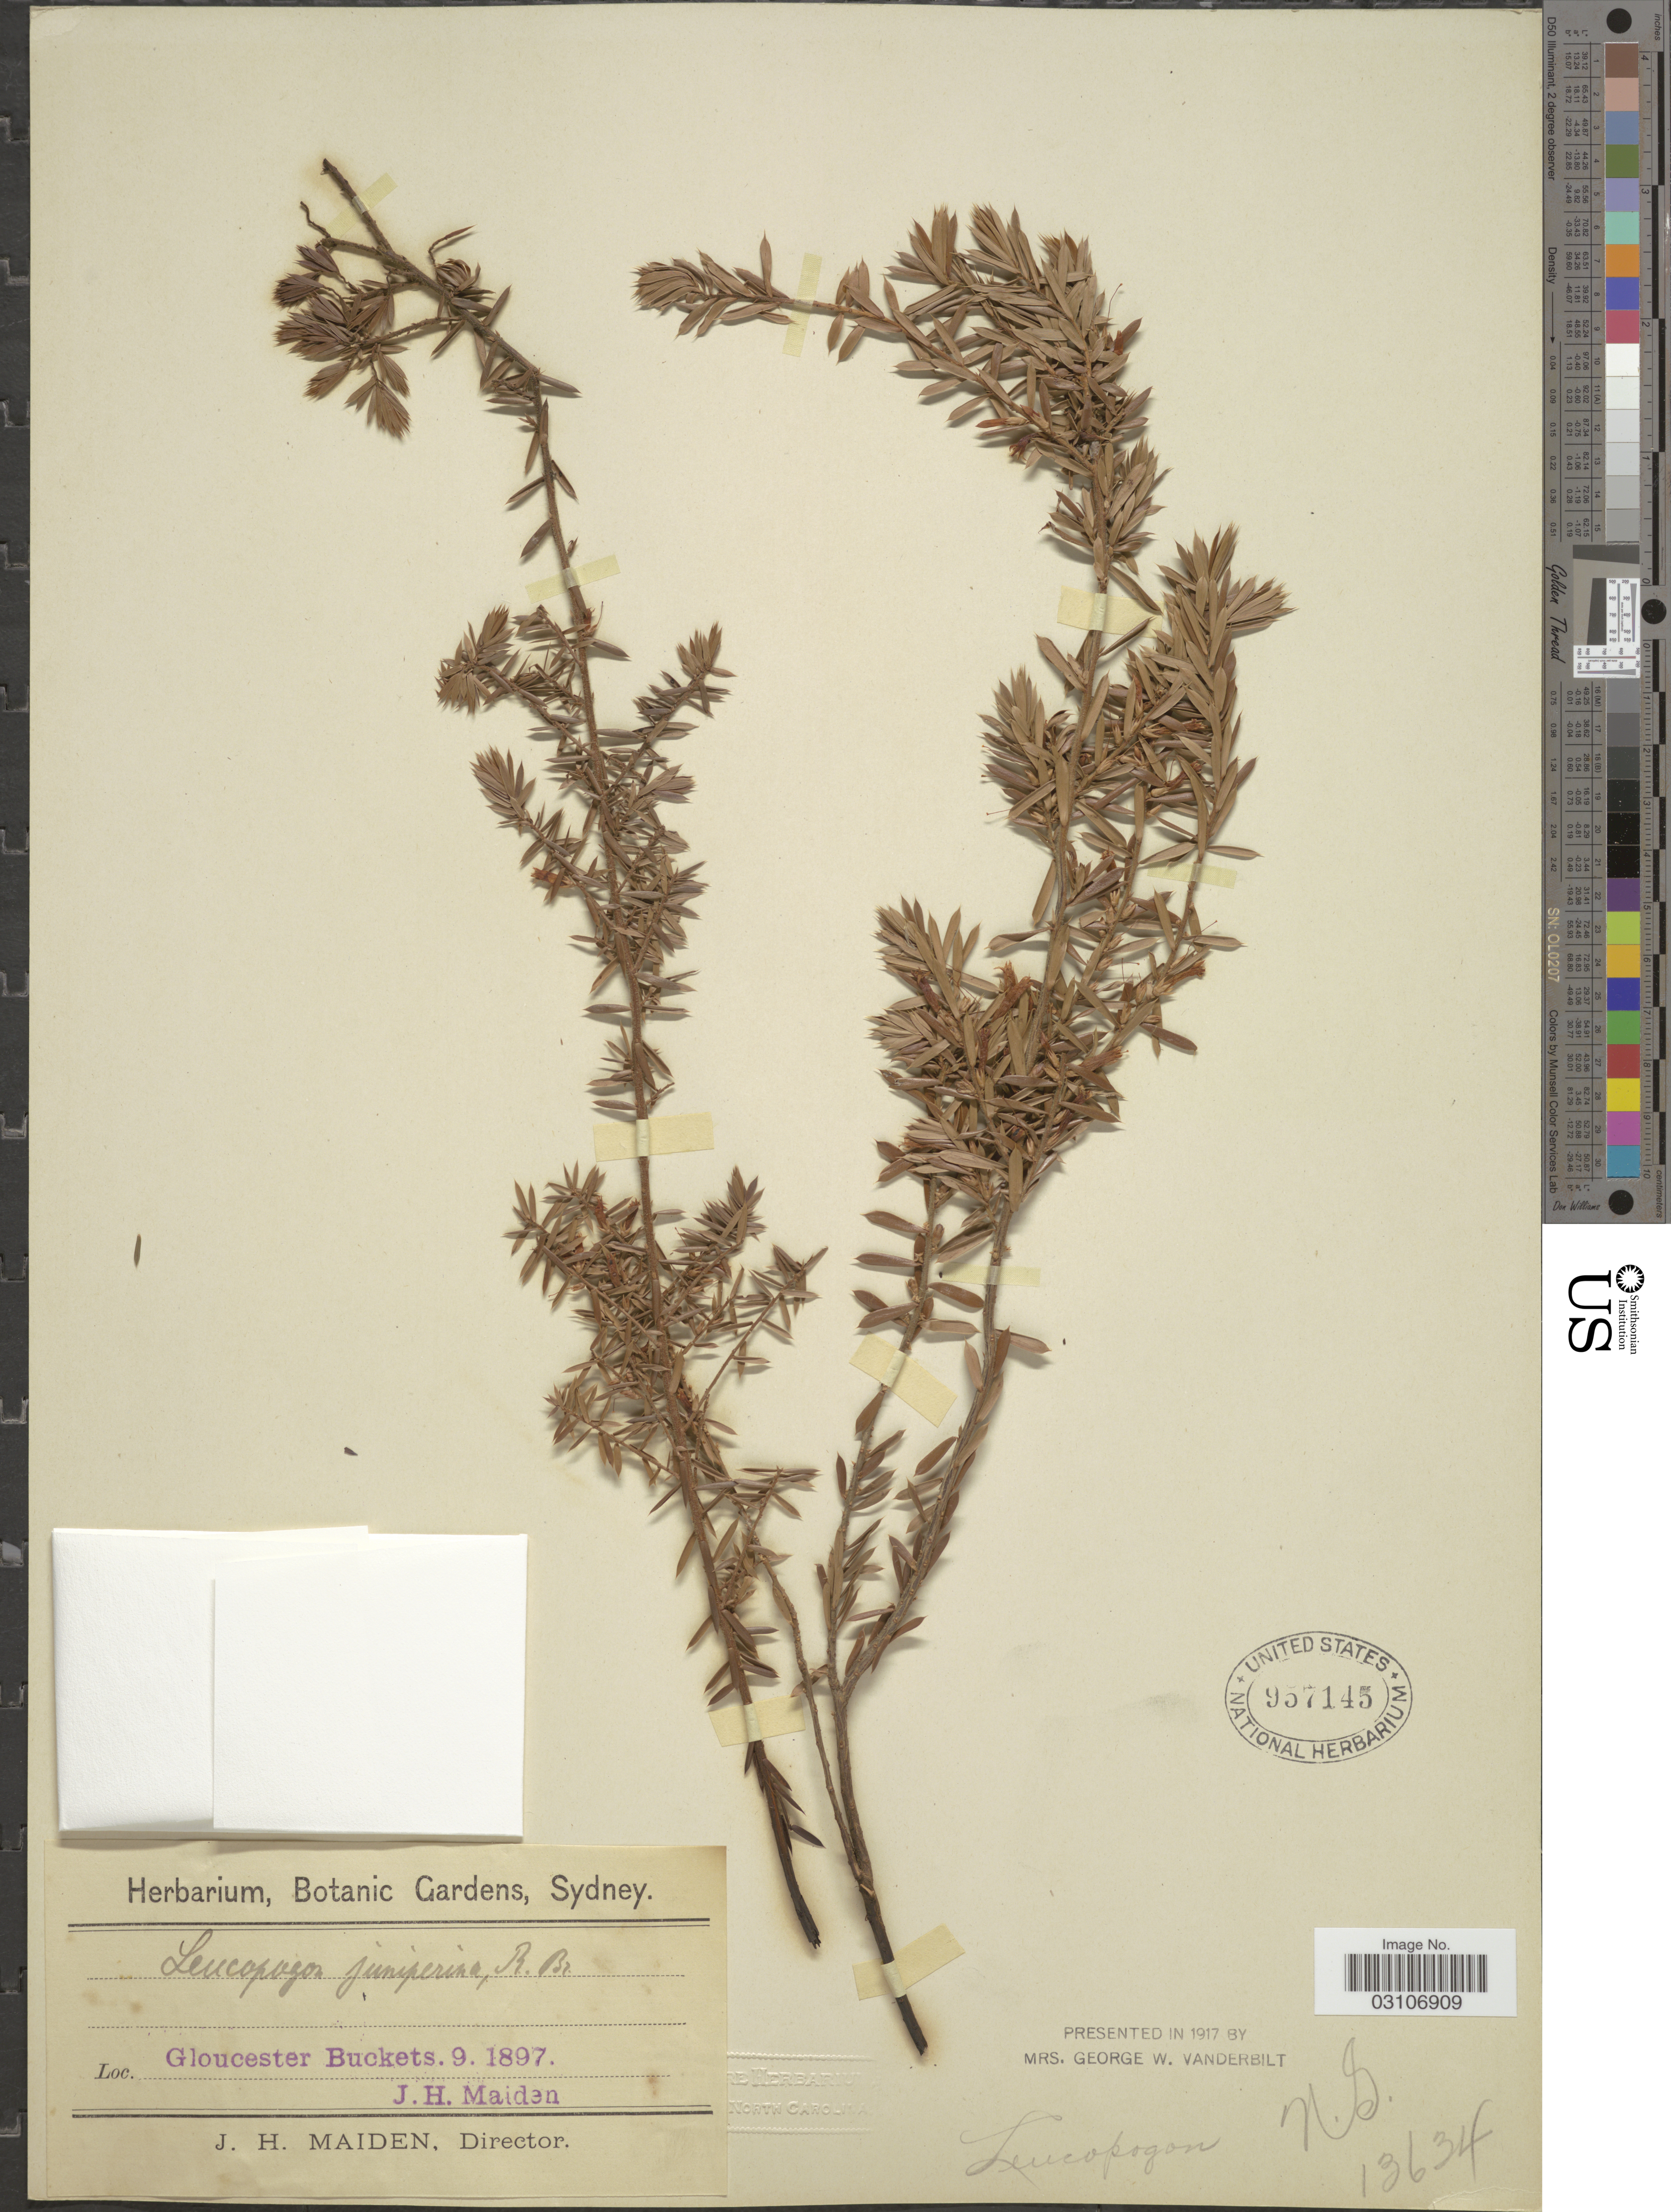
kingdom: Plantae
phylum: Tracheophyta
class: Magnoliopsida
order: Ericales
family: Ericaceae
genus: Leucopogon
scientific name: Leucopogon juniperinus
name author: R. Br.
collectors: J. Maiden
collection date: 1897-09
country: Australia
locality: Gloucester Buckets.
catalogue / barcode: US 957145